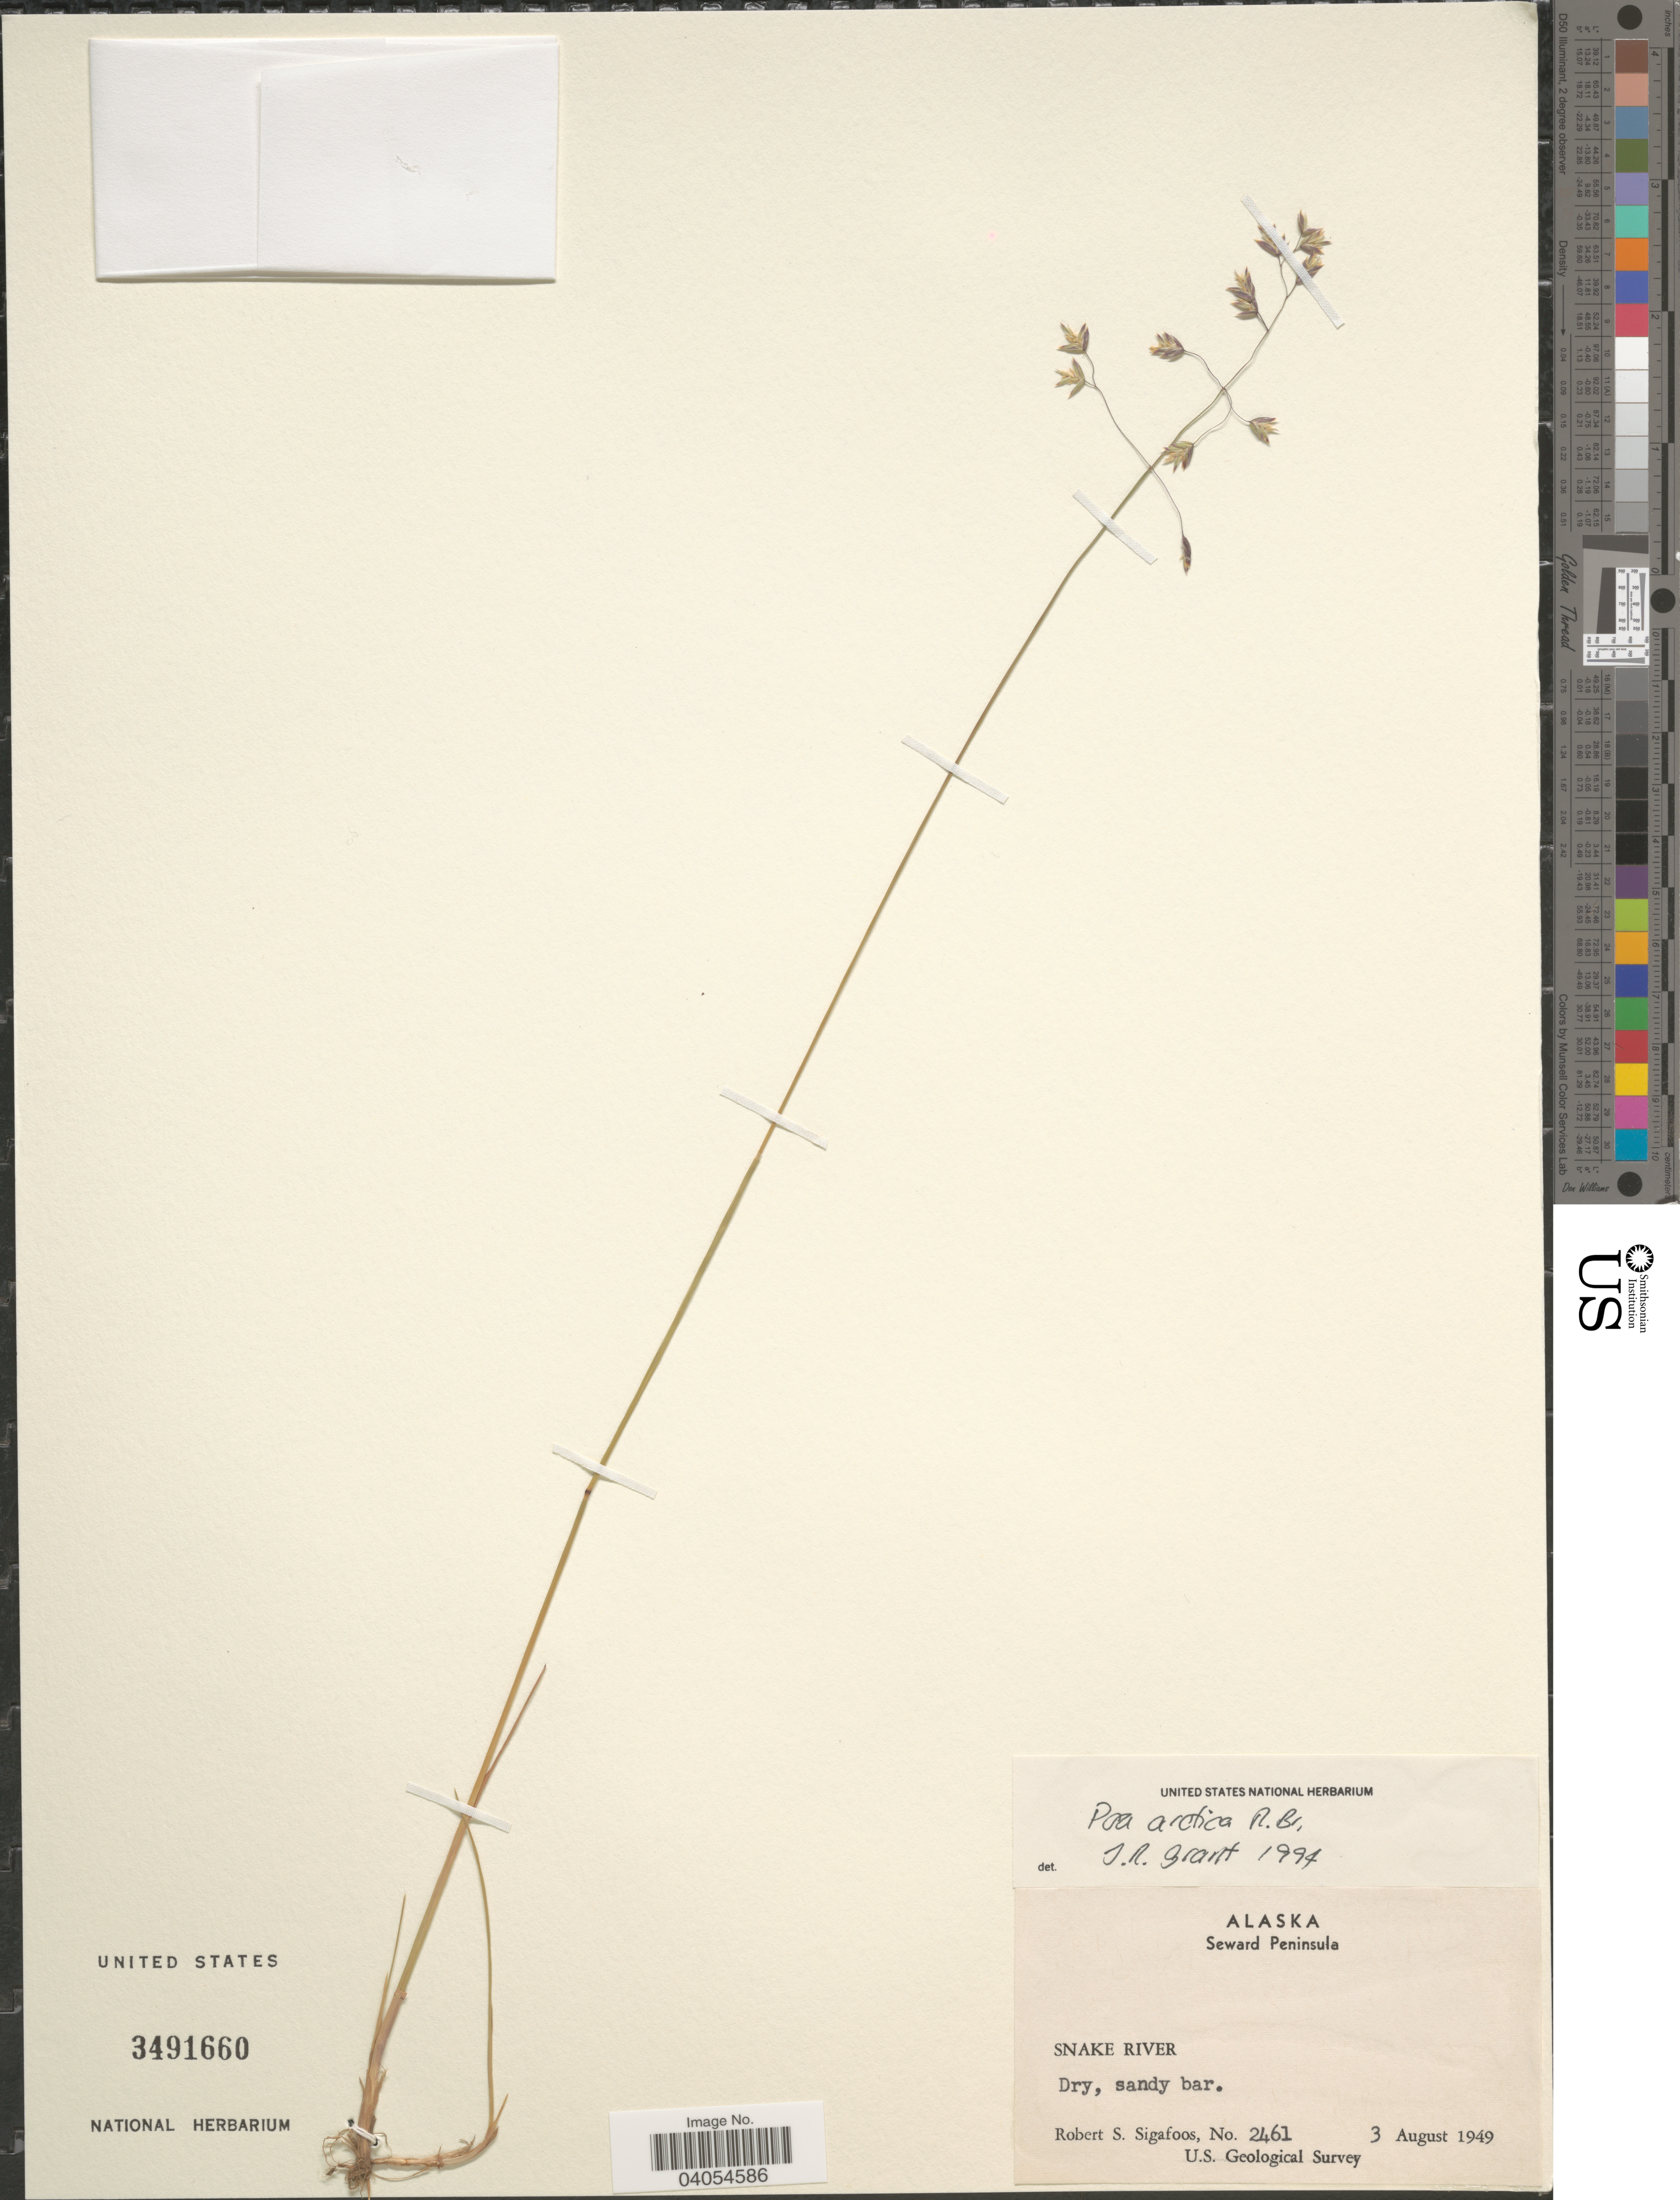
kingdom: Plantae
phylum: Tracheophyta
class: Liliopsida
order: Poales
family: Poaceae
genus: Poa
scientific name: Poa arctica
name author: R. Br.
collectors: R. Sigafoos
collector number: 2461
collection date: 1949-08-03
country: United States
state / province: Alaska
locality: Seward Peninsula. Snake River.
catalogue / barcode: US 3491660